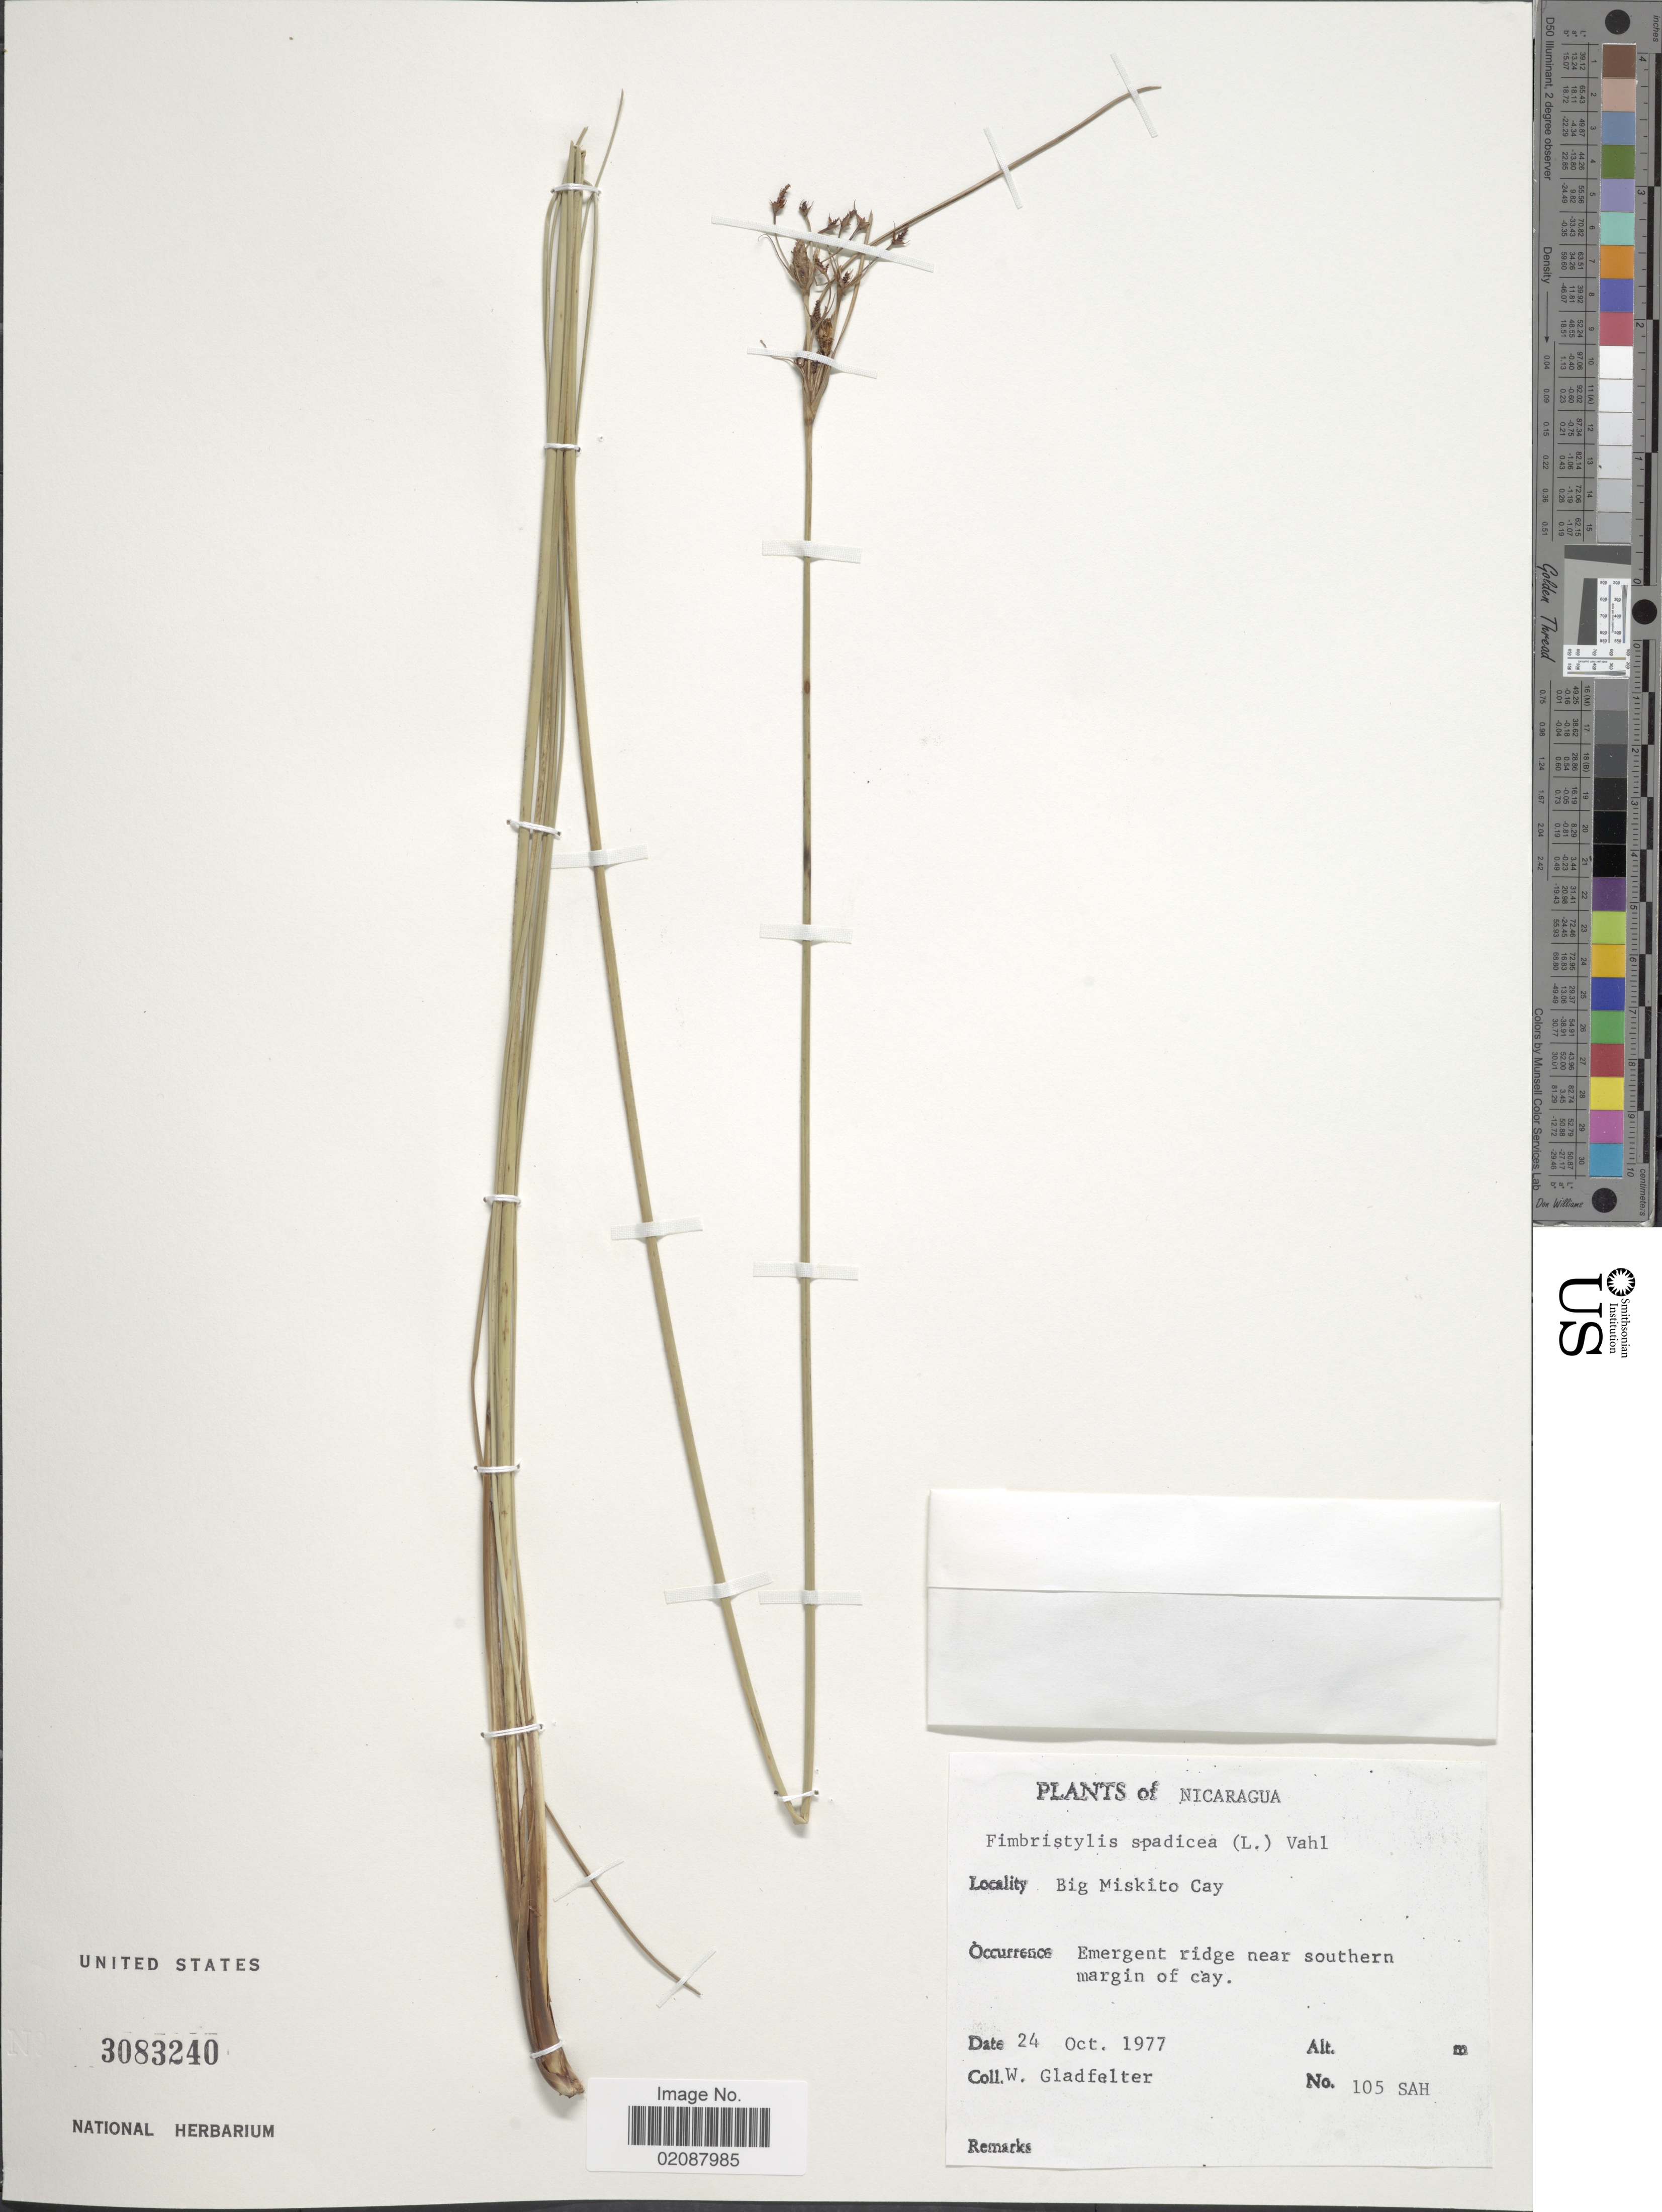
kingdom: Plantae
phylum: Tracheophyta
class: Liliopsida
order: Poales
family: Cyperaceae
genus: Fimbristylis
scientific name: Fimbristylis spadicea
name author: (L.) Vahl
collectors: W. Gladfelter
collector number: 105SAH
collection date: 1977-10-24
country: Nicaragua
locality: Big Miskito Cay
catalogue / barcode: US 3083240